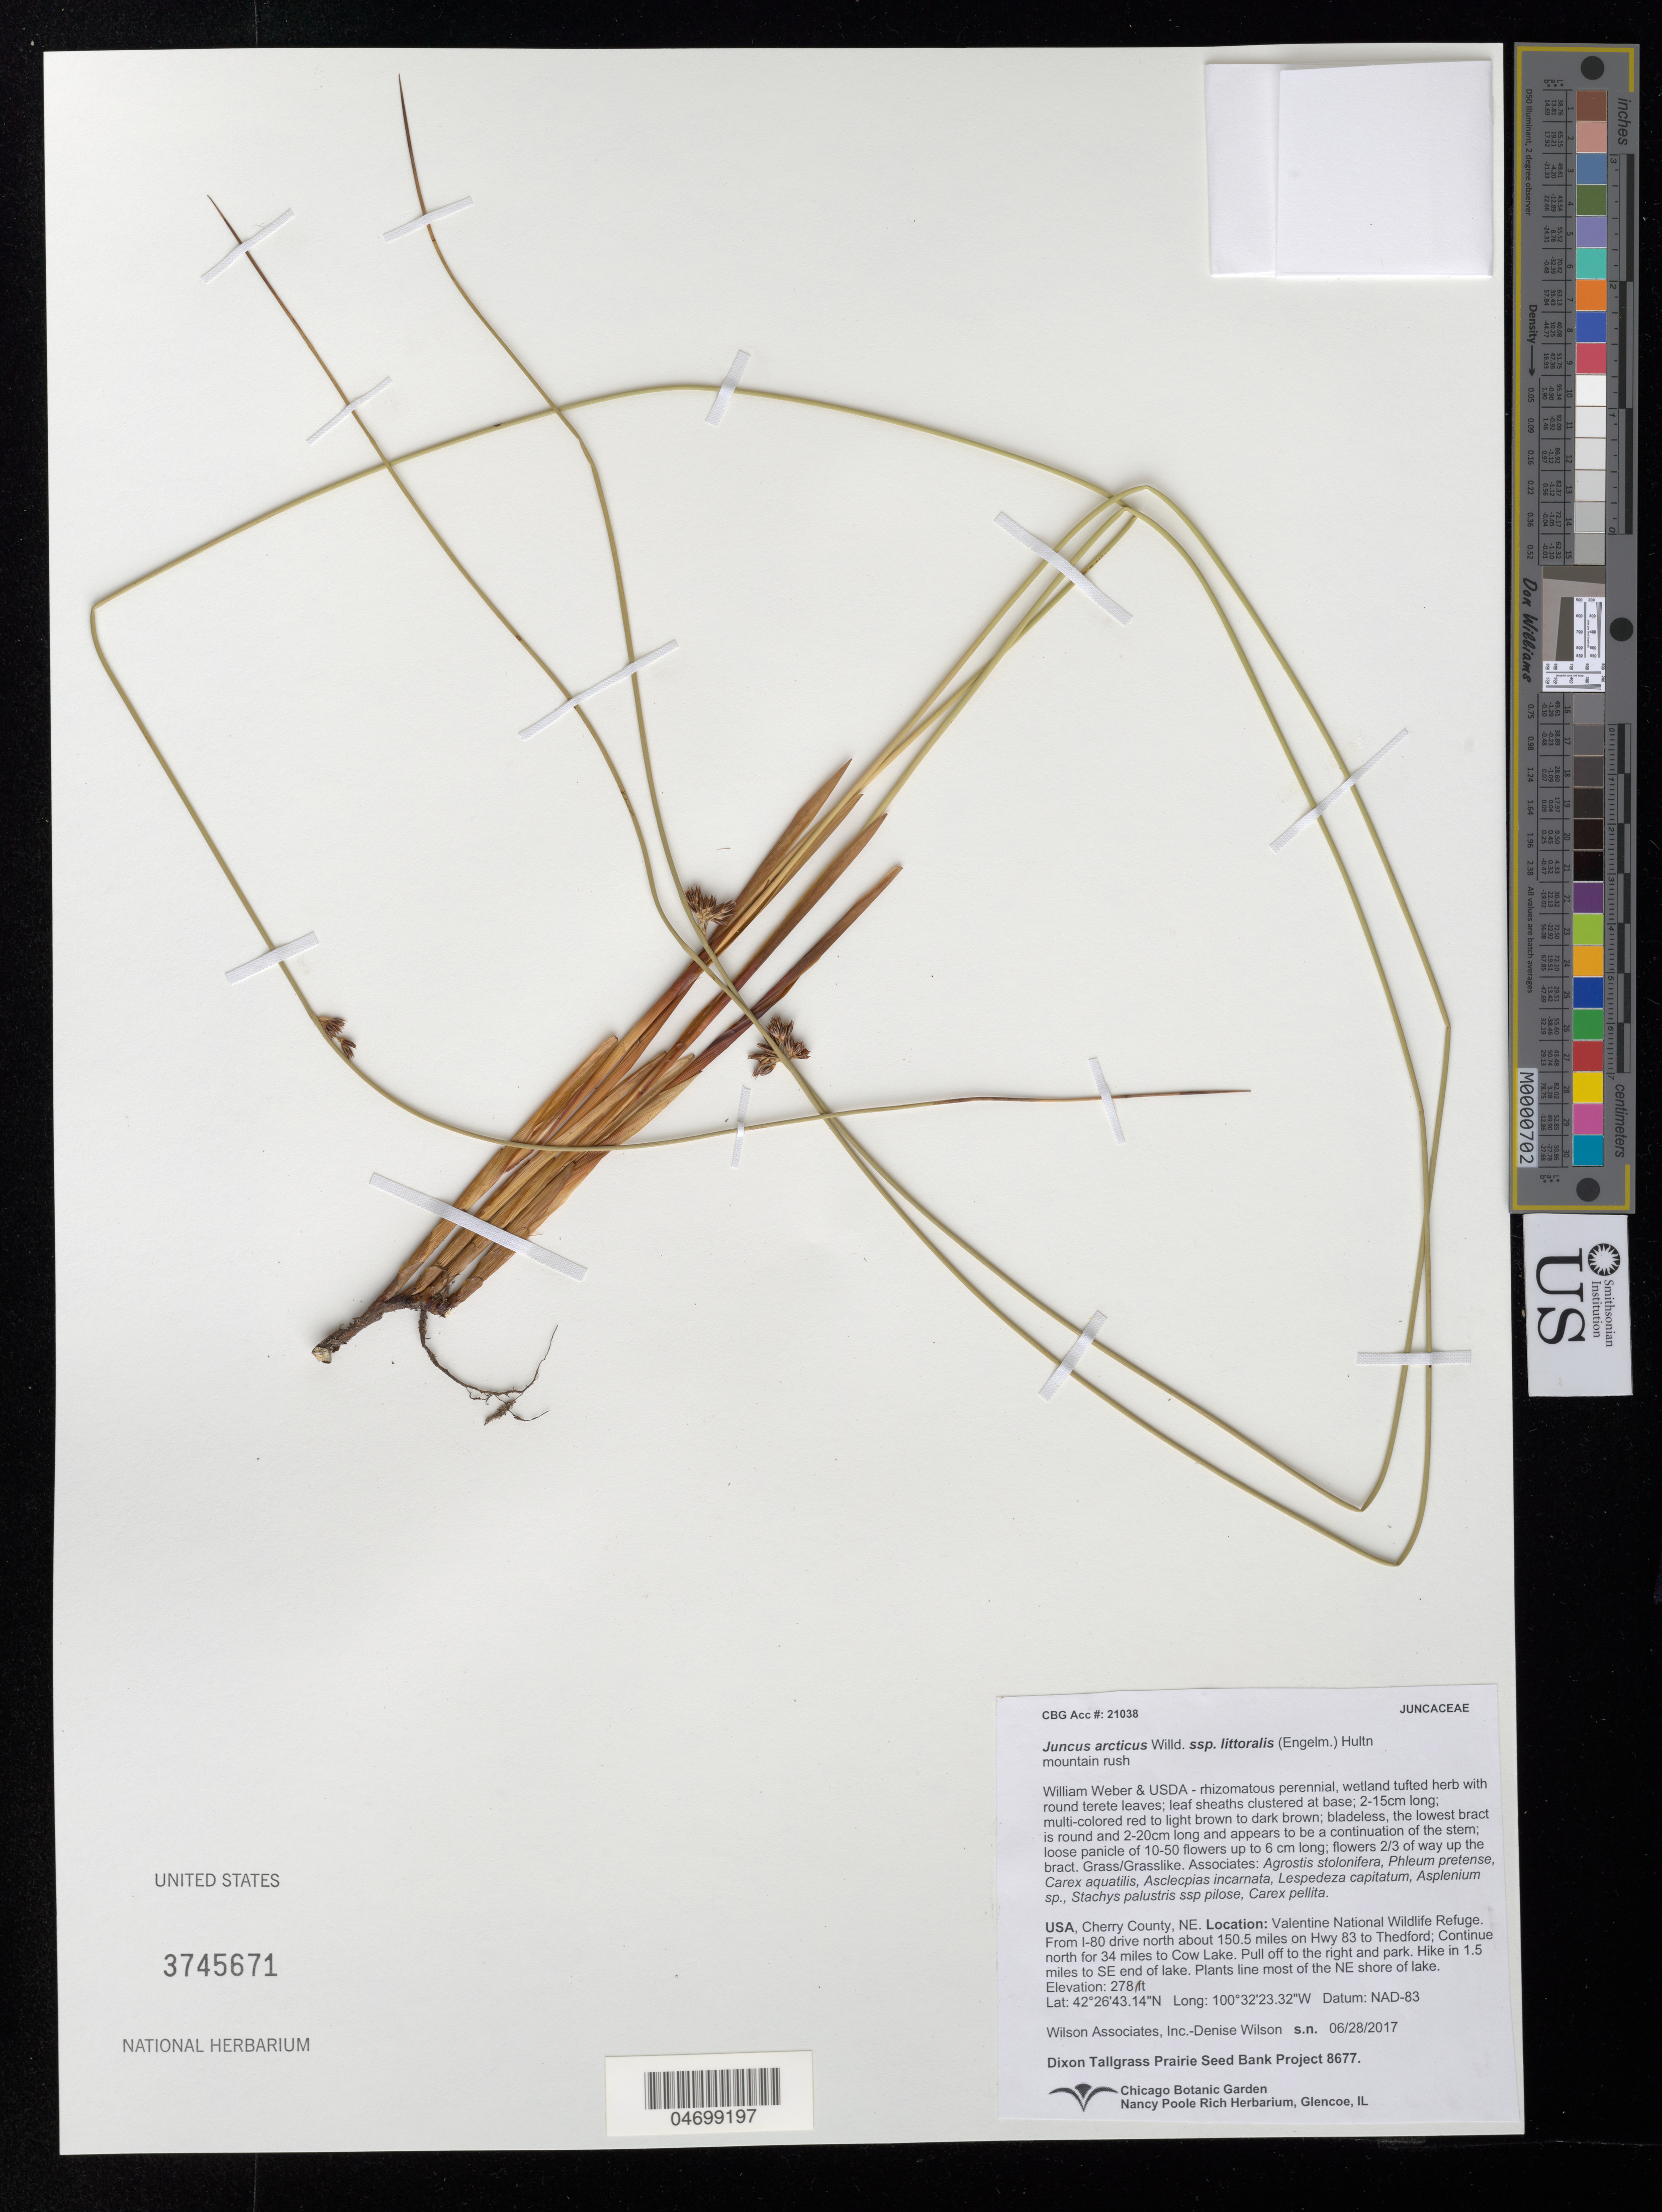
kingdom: Plantae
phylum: Tracheophyta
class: Liliopsida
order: Poales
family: Juncaceae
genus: Juncus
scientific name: Juncus arcticus subsp. littoralis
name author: (Engelm.) Hultén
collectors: D. Wilson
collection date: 2017-06-28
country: United States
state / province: Nebraska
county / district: Cherry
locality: Valentine National Wildlife Refuge, SE end of Cow Lake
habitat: Grass/grasslike. With Agrostis stolonifera, Carex aquatilis, Asplenium sp., etc.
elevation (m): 85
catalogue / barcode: US 3745671